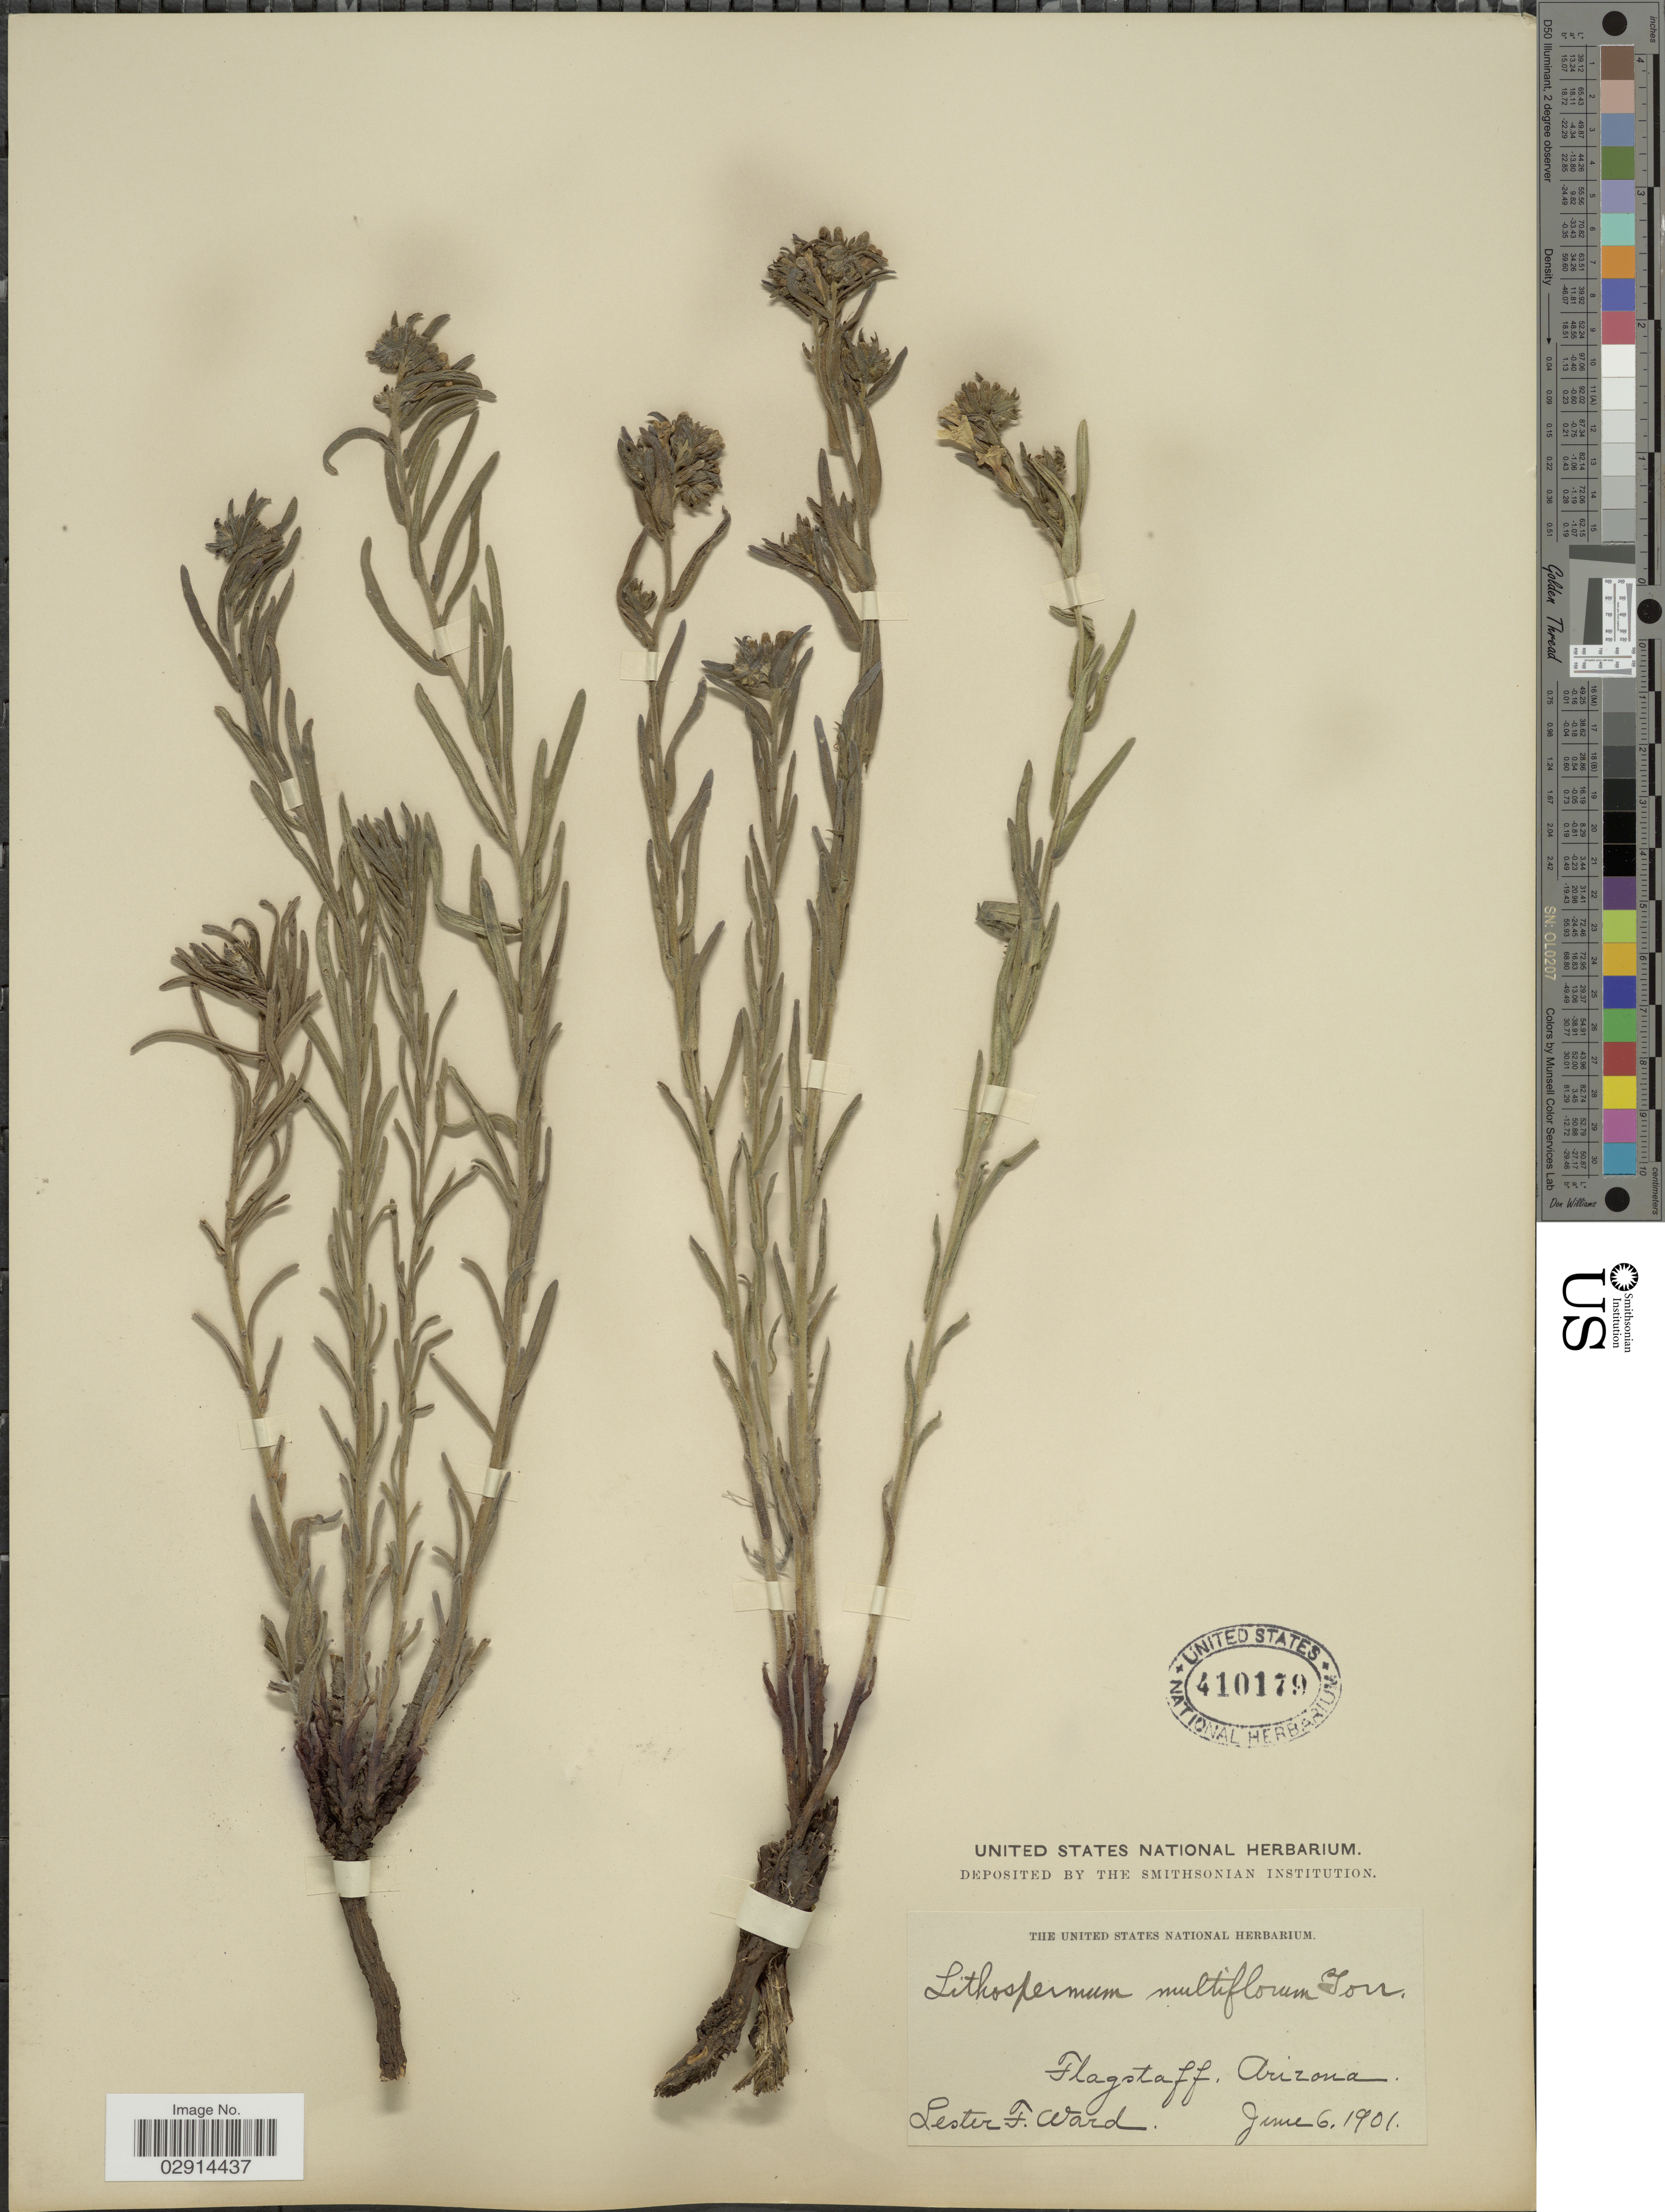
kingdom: Plantae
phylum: Tracheophyta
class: Magnoliopsida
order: Boraginales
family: Boraginaceae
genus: Lithospermum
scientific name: Lithospermum multiflorum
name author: Torr. ex A. Gray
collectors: L. F. Ward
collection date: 1901-06-06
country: United States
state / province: Arizona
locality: Flagstaff.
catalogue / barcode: US 410179